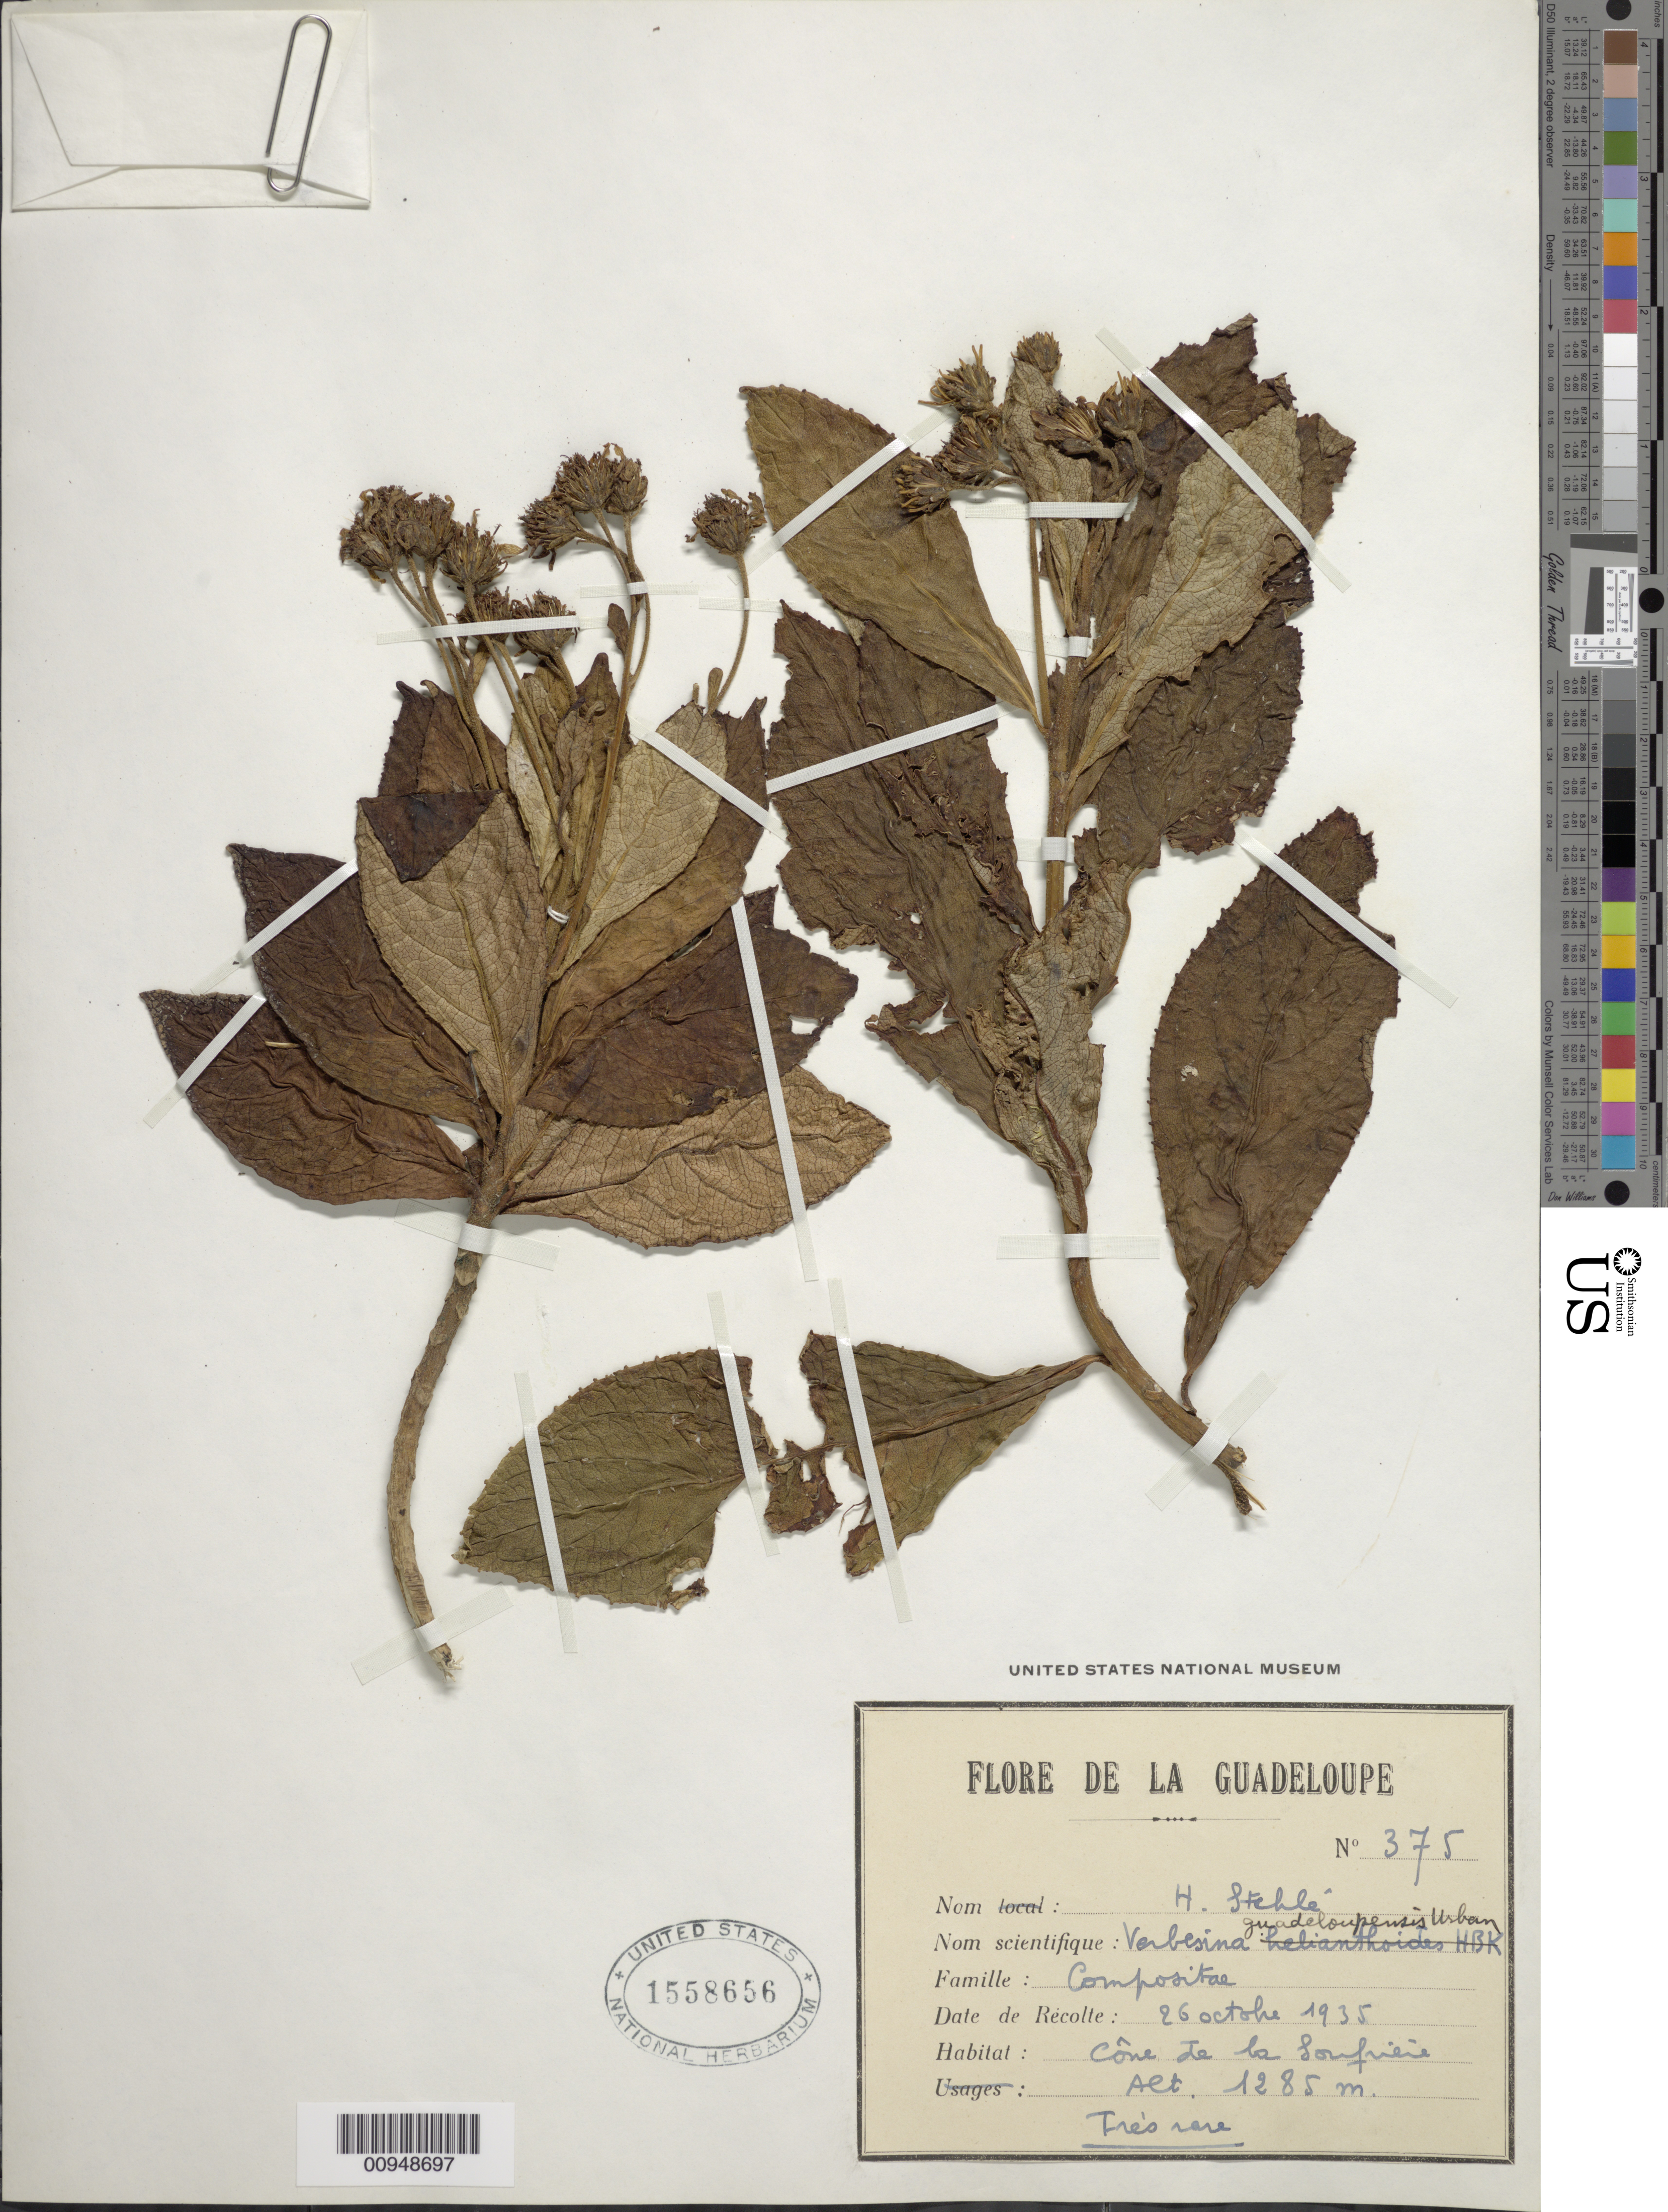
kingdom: Plantae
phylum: Tracheophyta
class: Magnoliopsida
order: Asterales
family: Asteraceae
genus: Verbesina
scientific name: Verbesina guadeloupensis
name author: Urb.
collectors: H. Stehlé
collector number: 375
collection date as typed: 26 Oct 1935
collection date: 1935-10-26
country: Guadeloupe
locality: Cône de la Soufrieré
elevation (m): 1285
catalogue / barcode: US 1558656